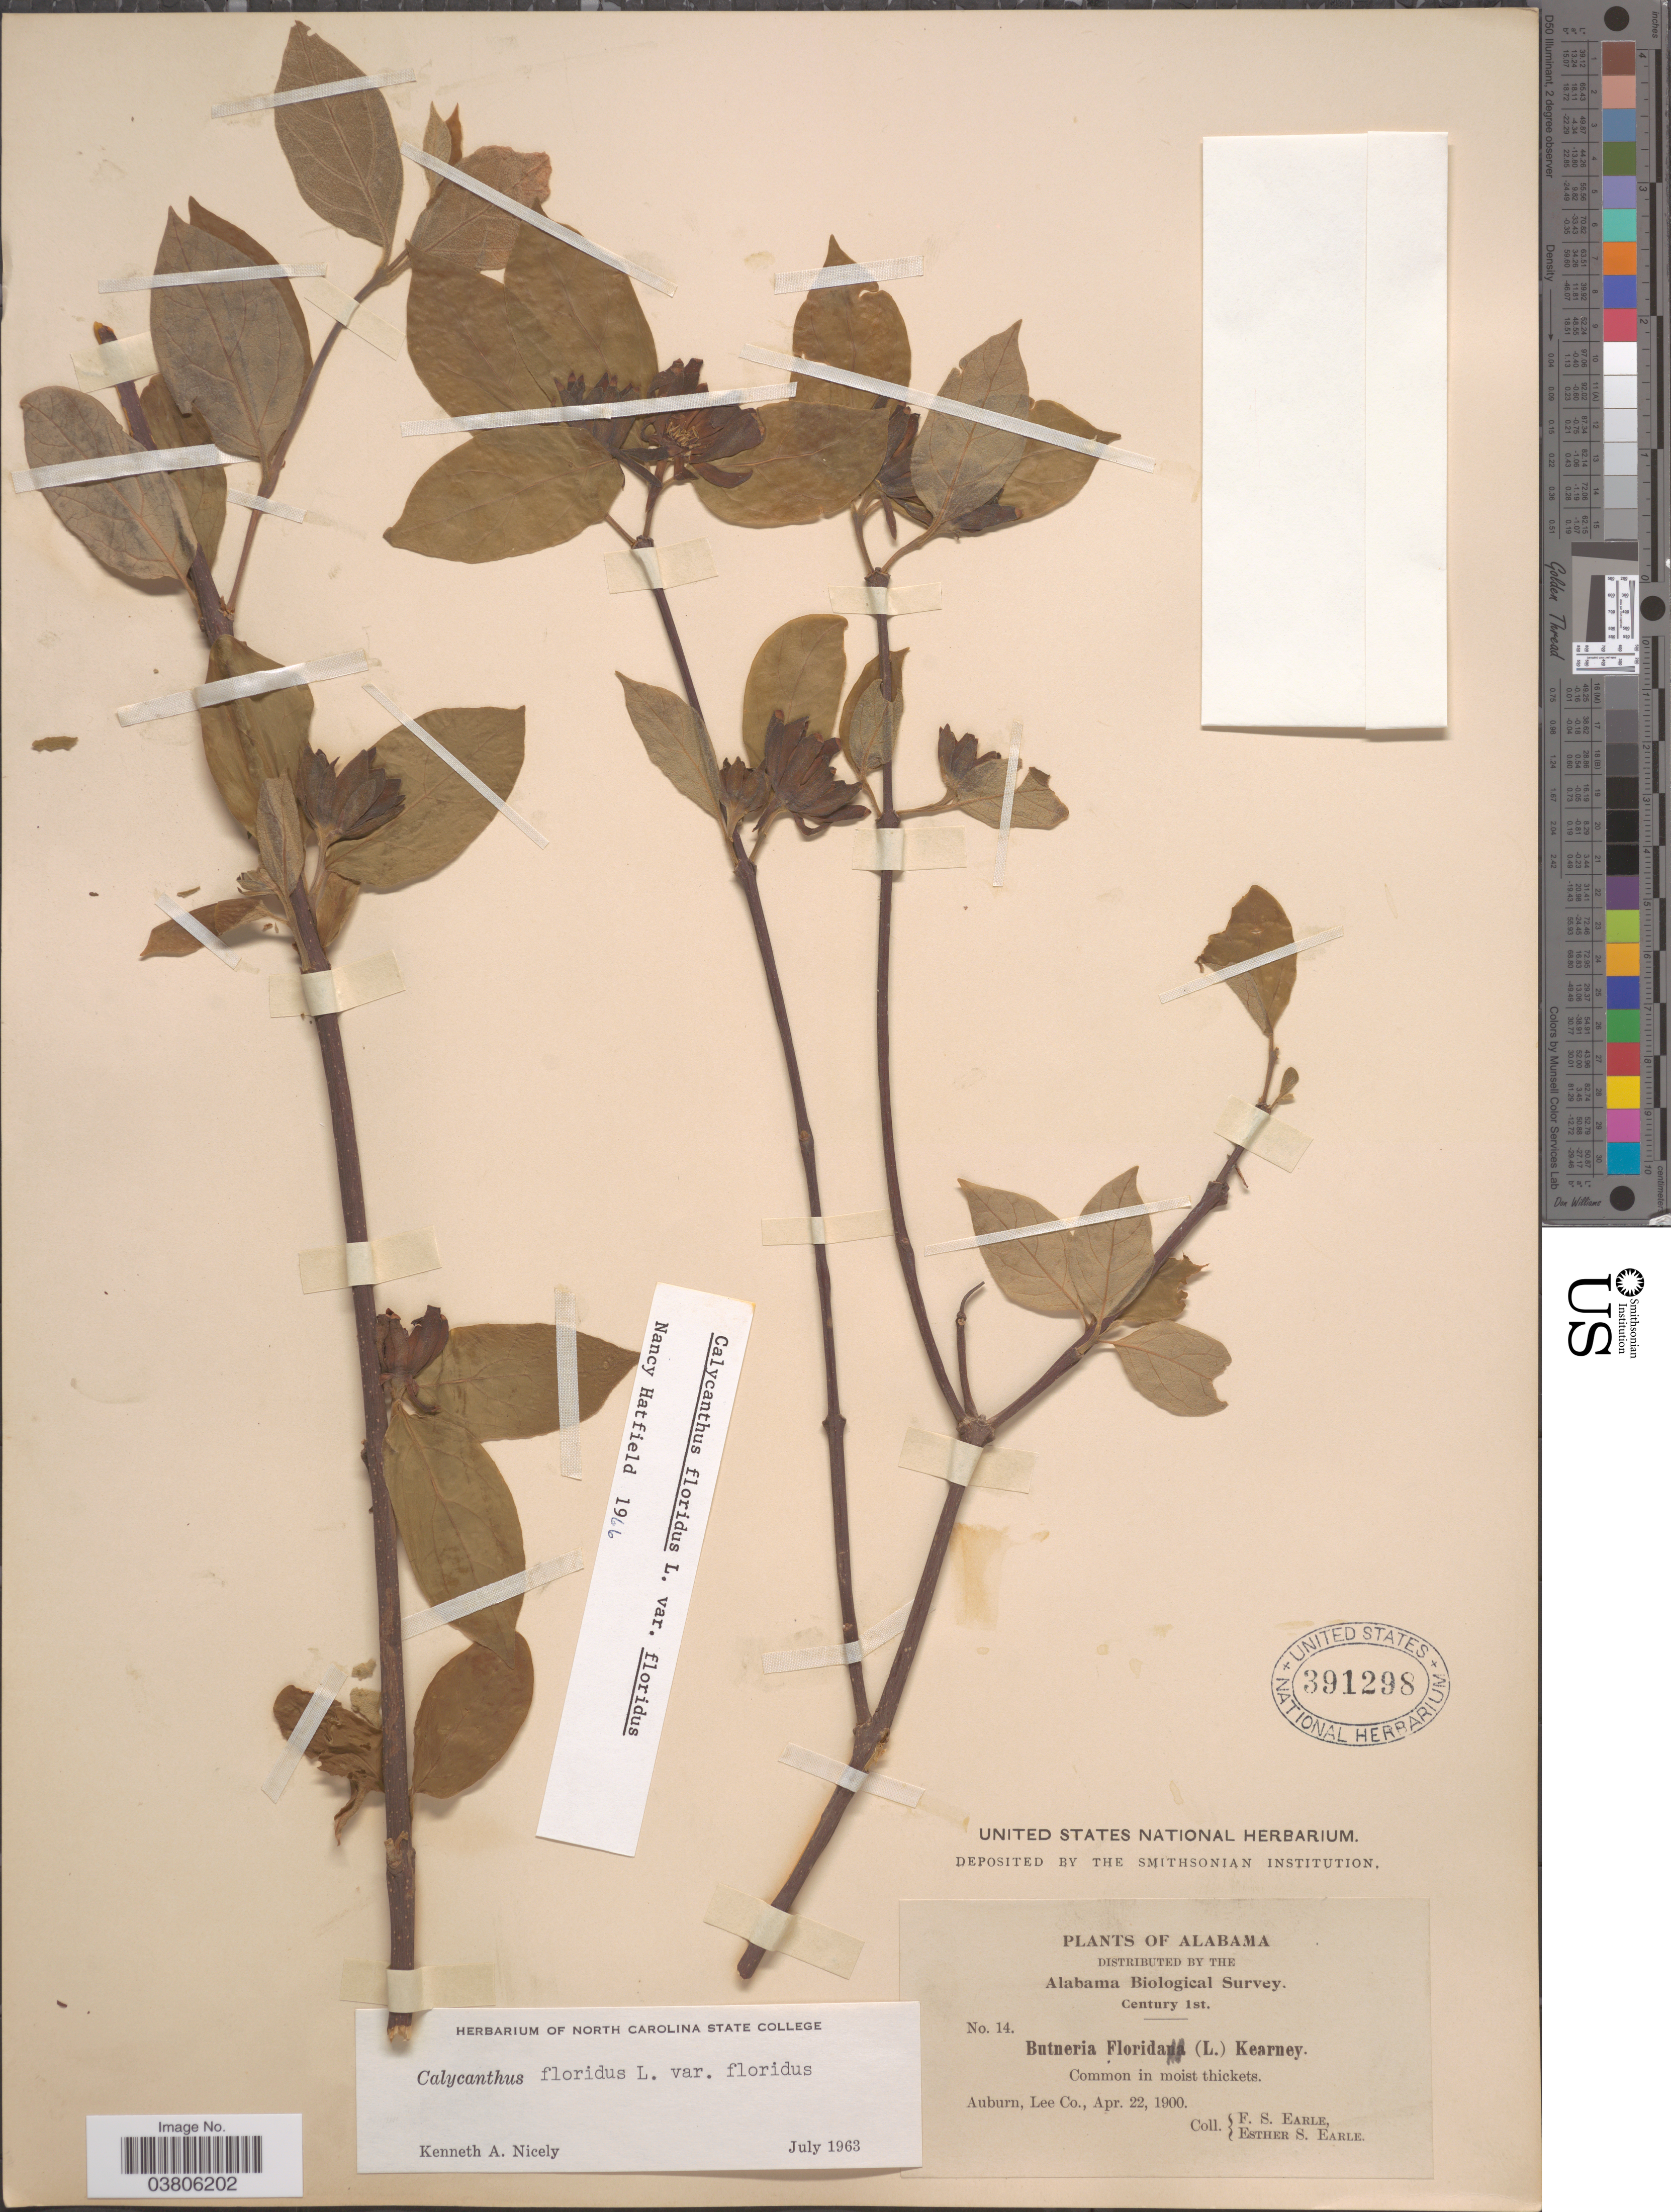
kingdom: Plantae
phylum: Tracheophyta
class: Magnoliopsida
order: Laurales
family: Calycanthaceae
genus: Calycanthus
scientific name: Calycanthus floridus var. floridus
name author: L.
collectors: F. S. Earle & E. S. Earle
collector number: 14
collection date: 1900-04-22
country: United States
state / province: Alabama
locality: Auburn, Lee Co.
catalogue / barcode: US 391298